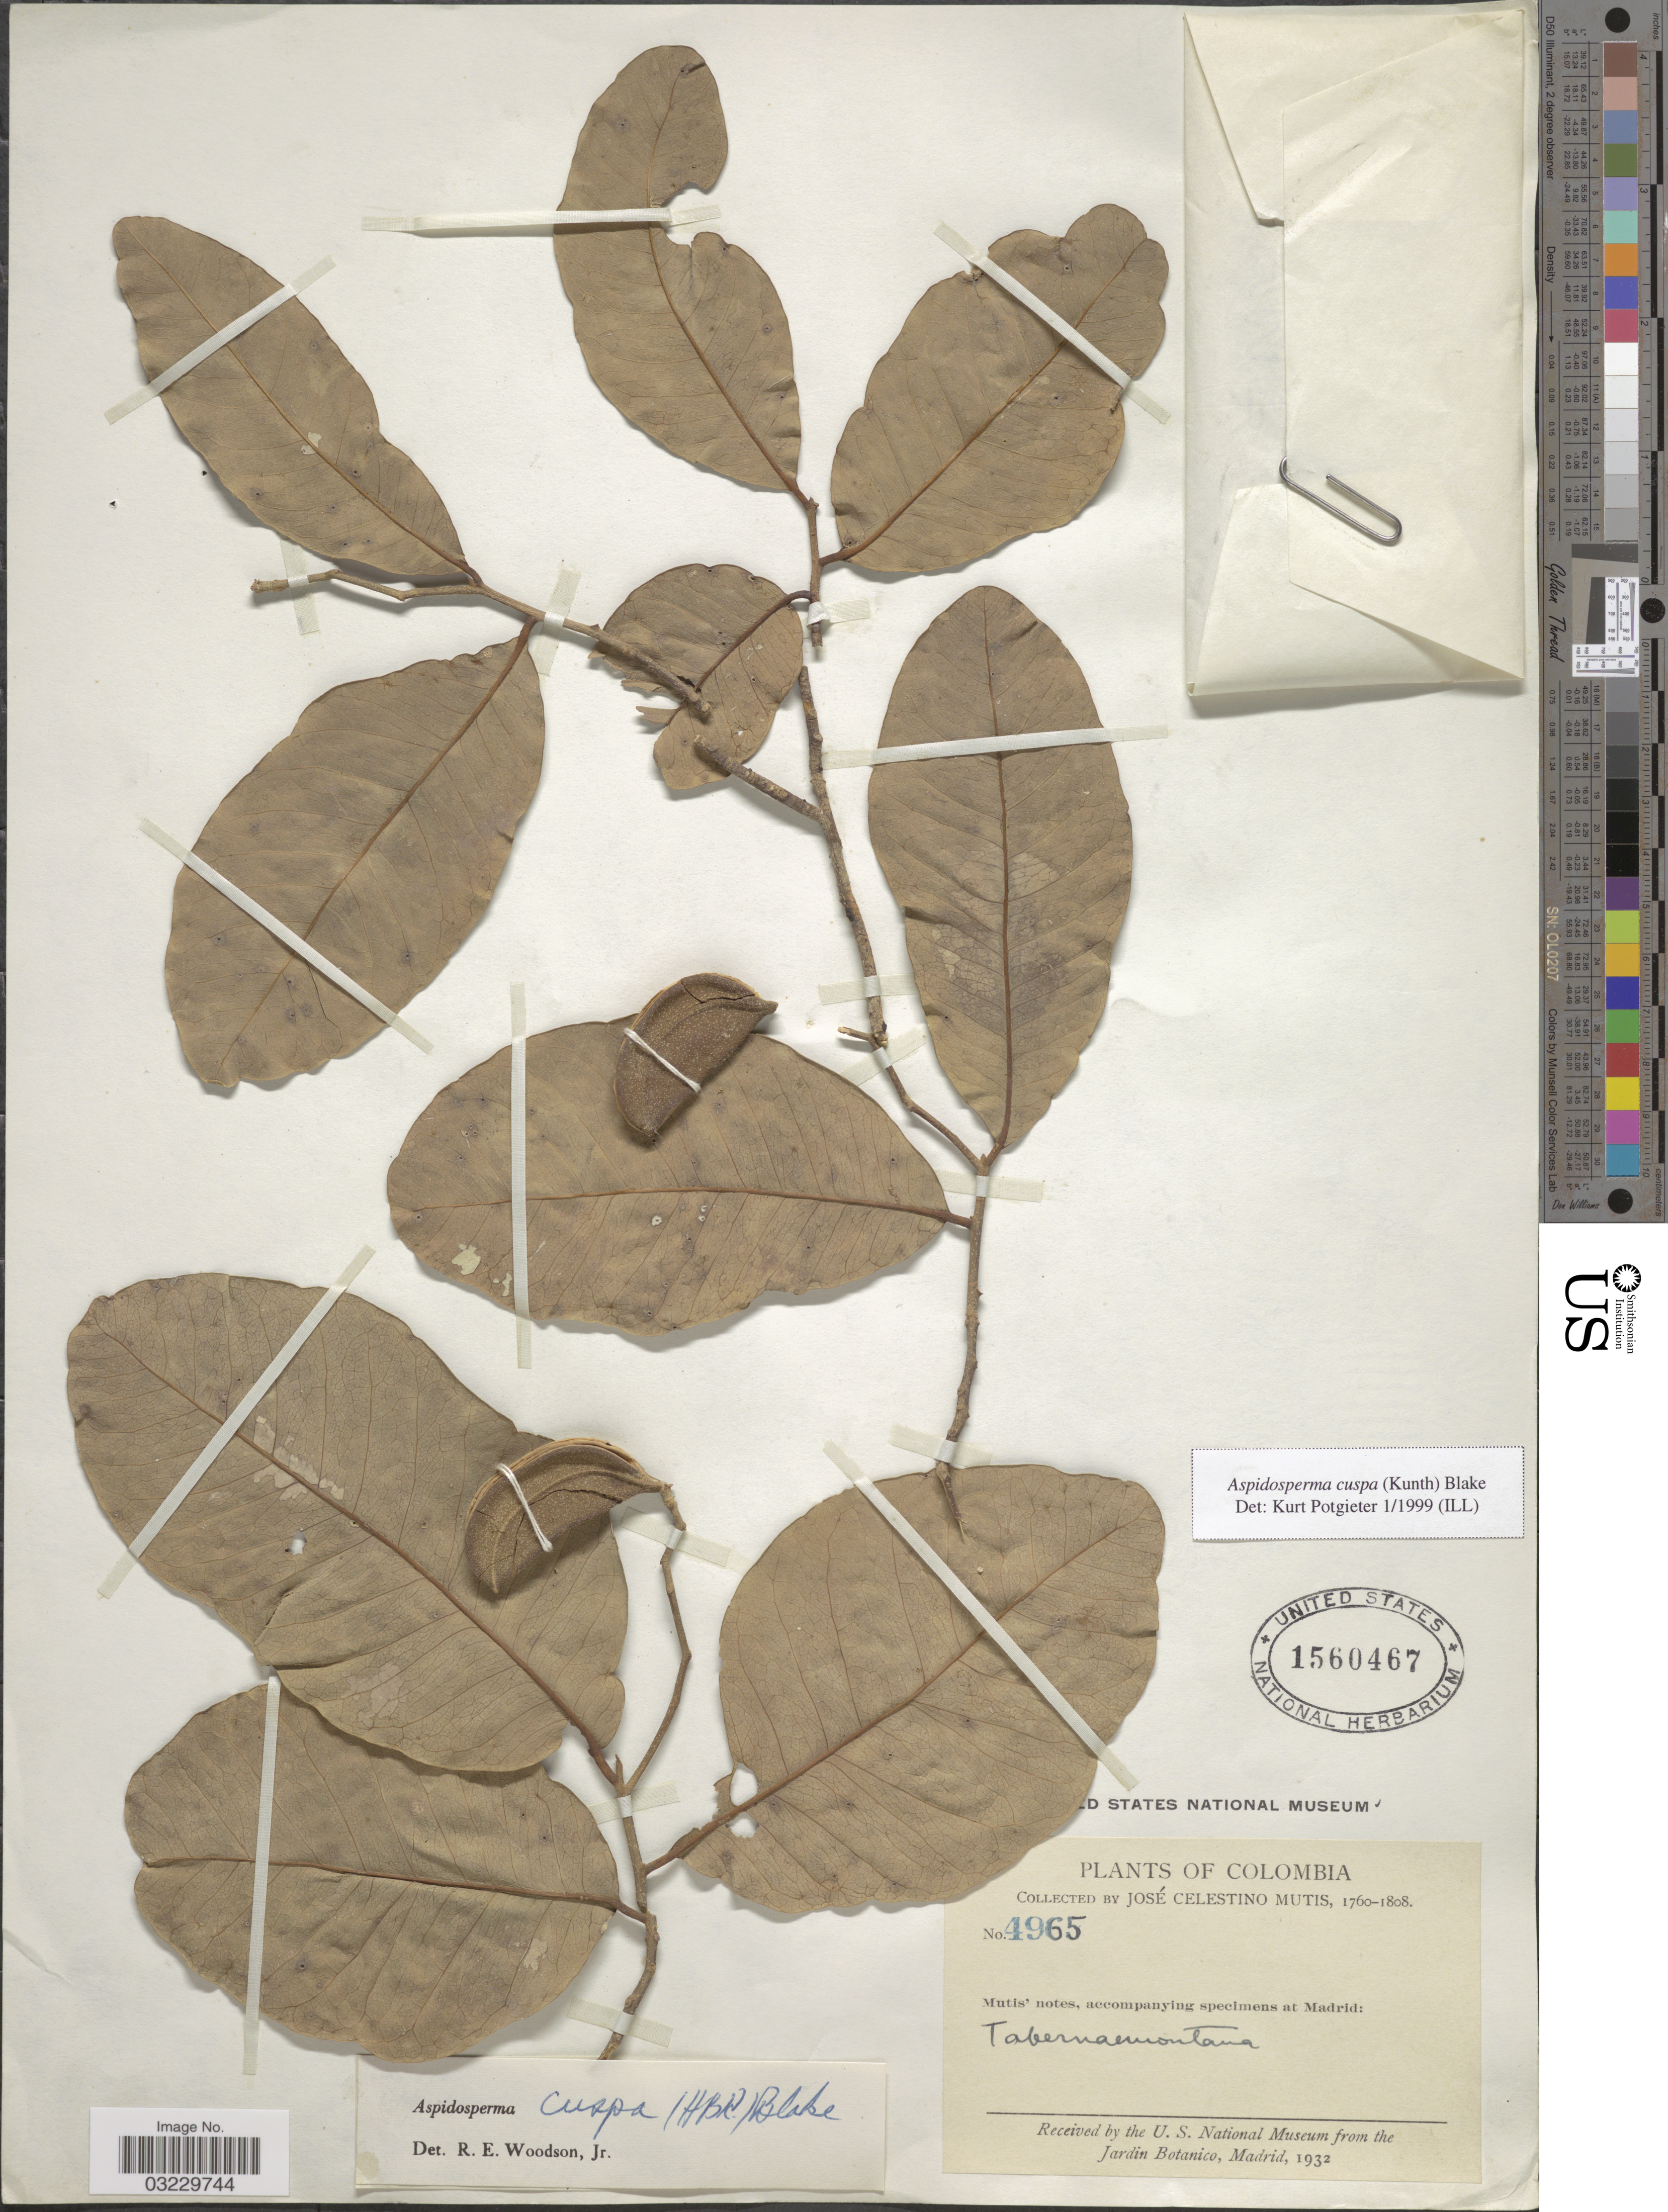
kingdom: Plantae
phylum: Tracheophyta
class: Magnoliopsida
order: Gentianales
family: Apocynaceae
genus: Aspidosperma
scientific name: Aspidosperma cuspa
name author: (Kunth) S.F. Blake ex Pittier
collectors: J. C. B. Mutis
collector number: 4965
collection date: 1760/1808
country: Colombia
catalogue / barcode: US 1560467